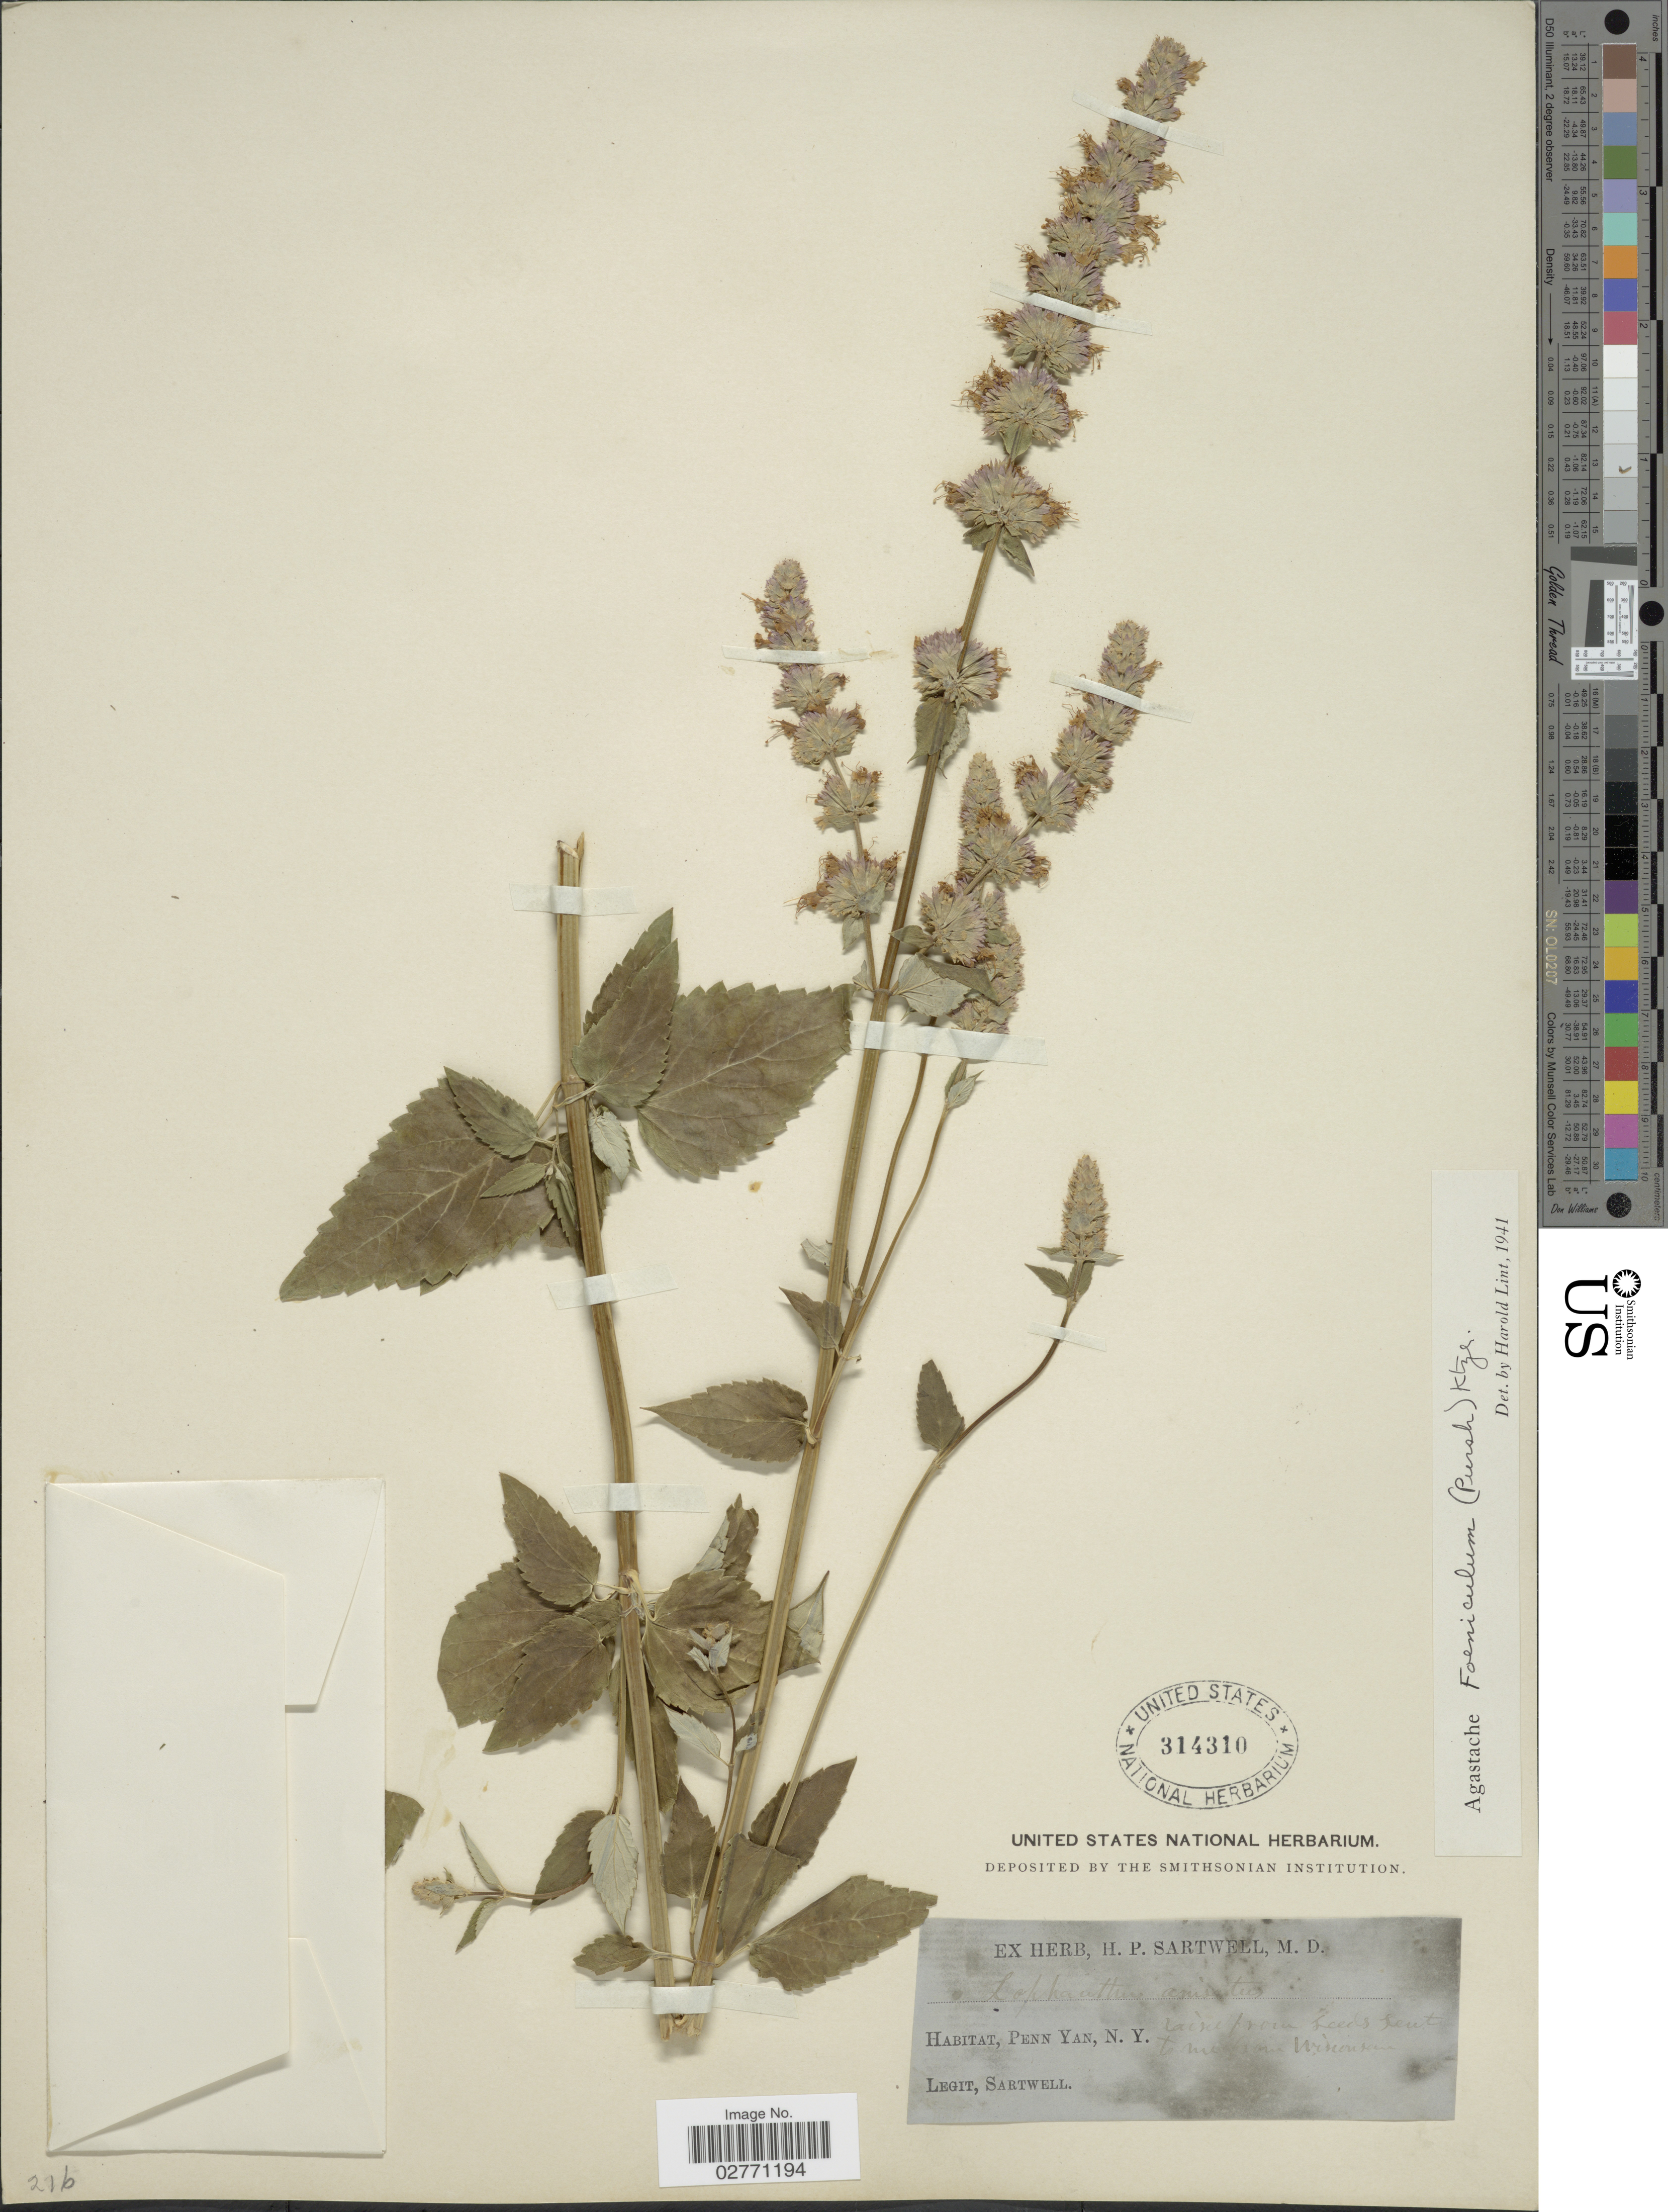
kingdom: Plantae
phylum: Tracheophyta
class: Magnoliopsida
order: Lamiales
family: Lamiaceae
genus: Agastache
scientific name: Agastache foeniculum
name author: (Pursh) Kuntze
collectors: H. P. Sartwell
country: United States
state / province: New York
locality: Penn Yan, N.Y.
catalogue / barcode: US 314310